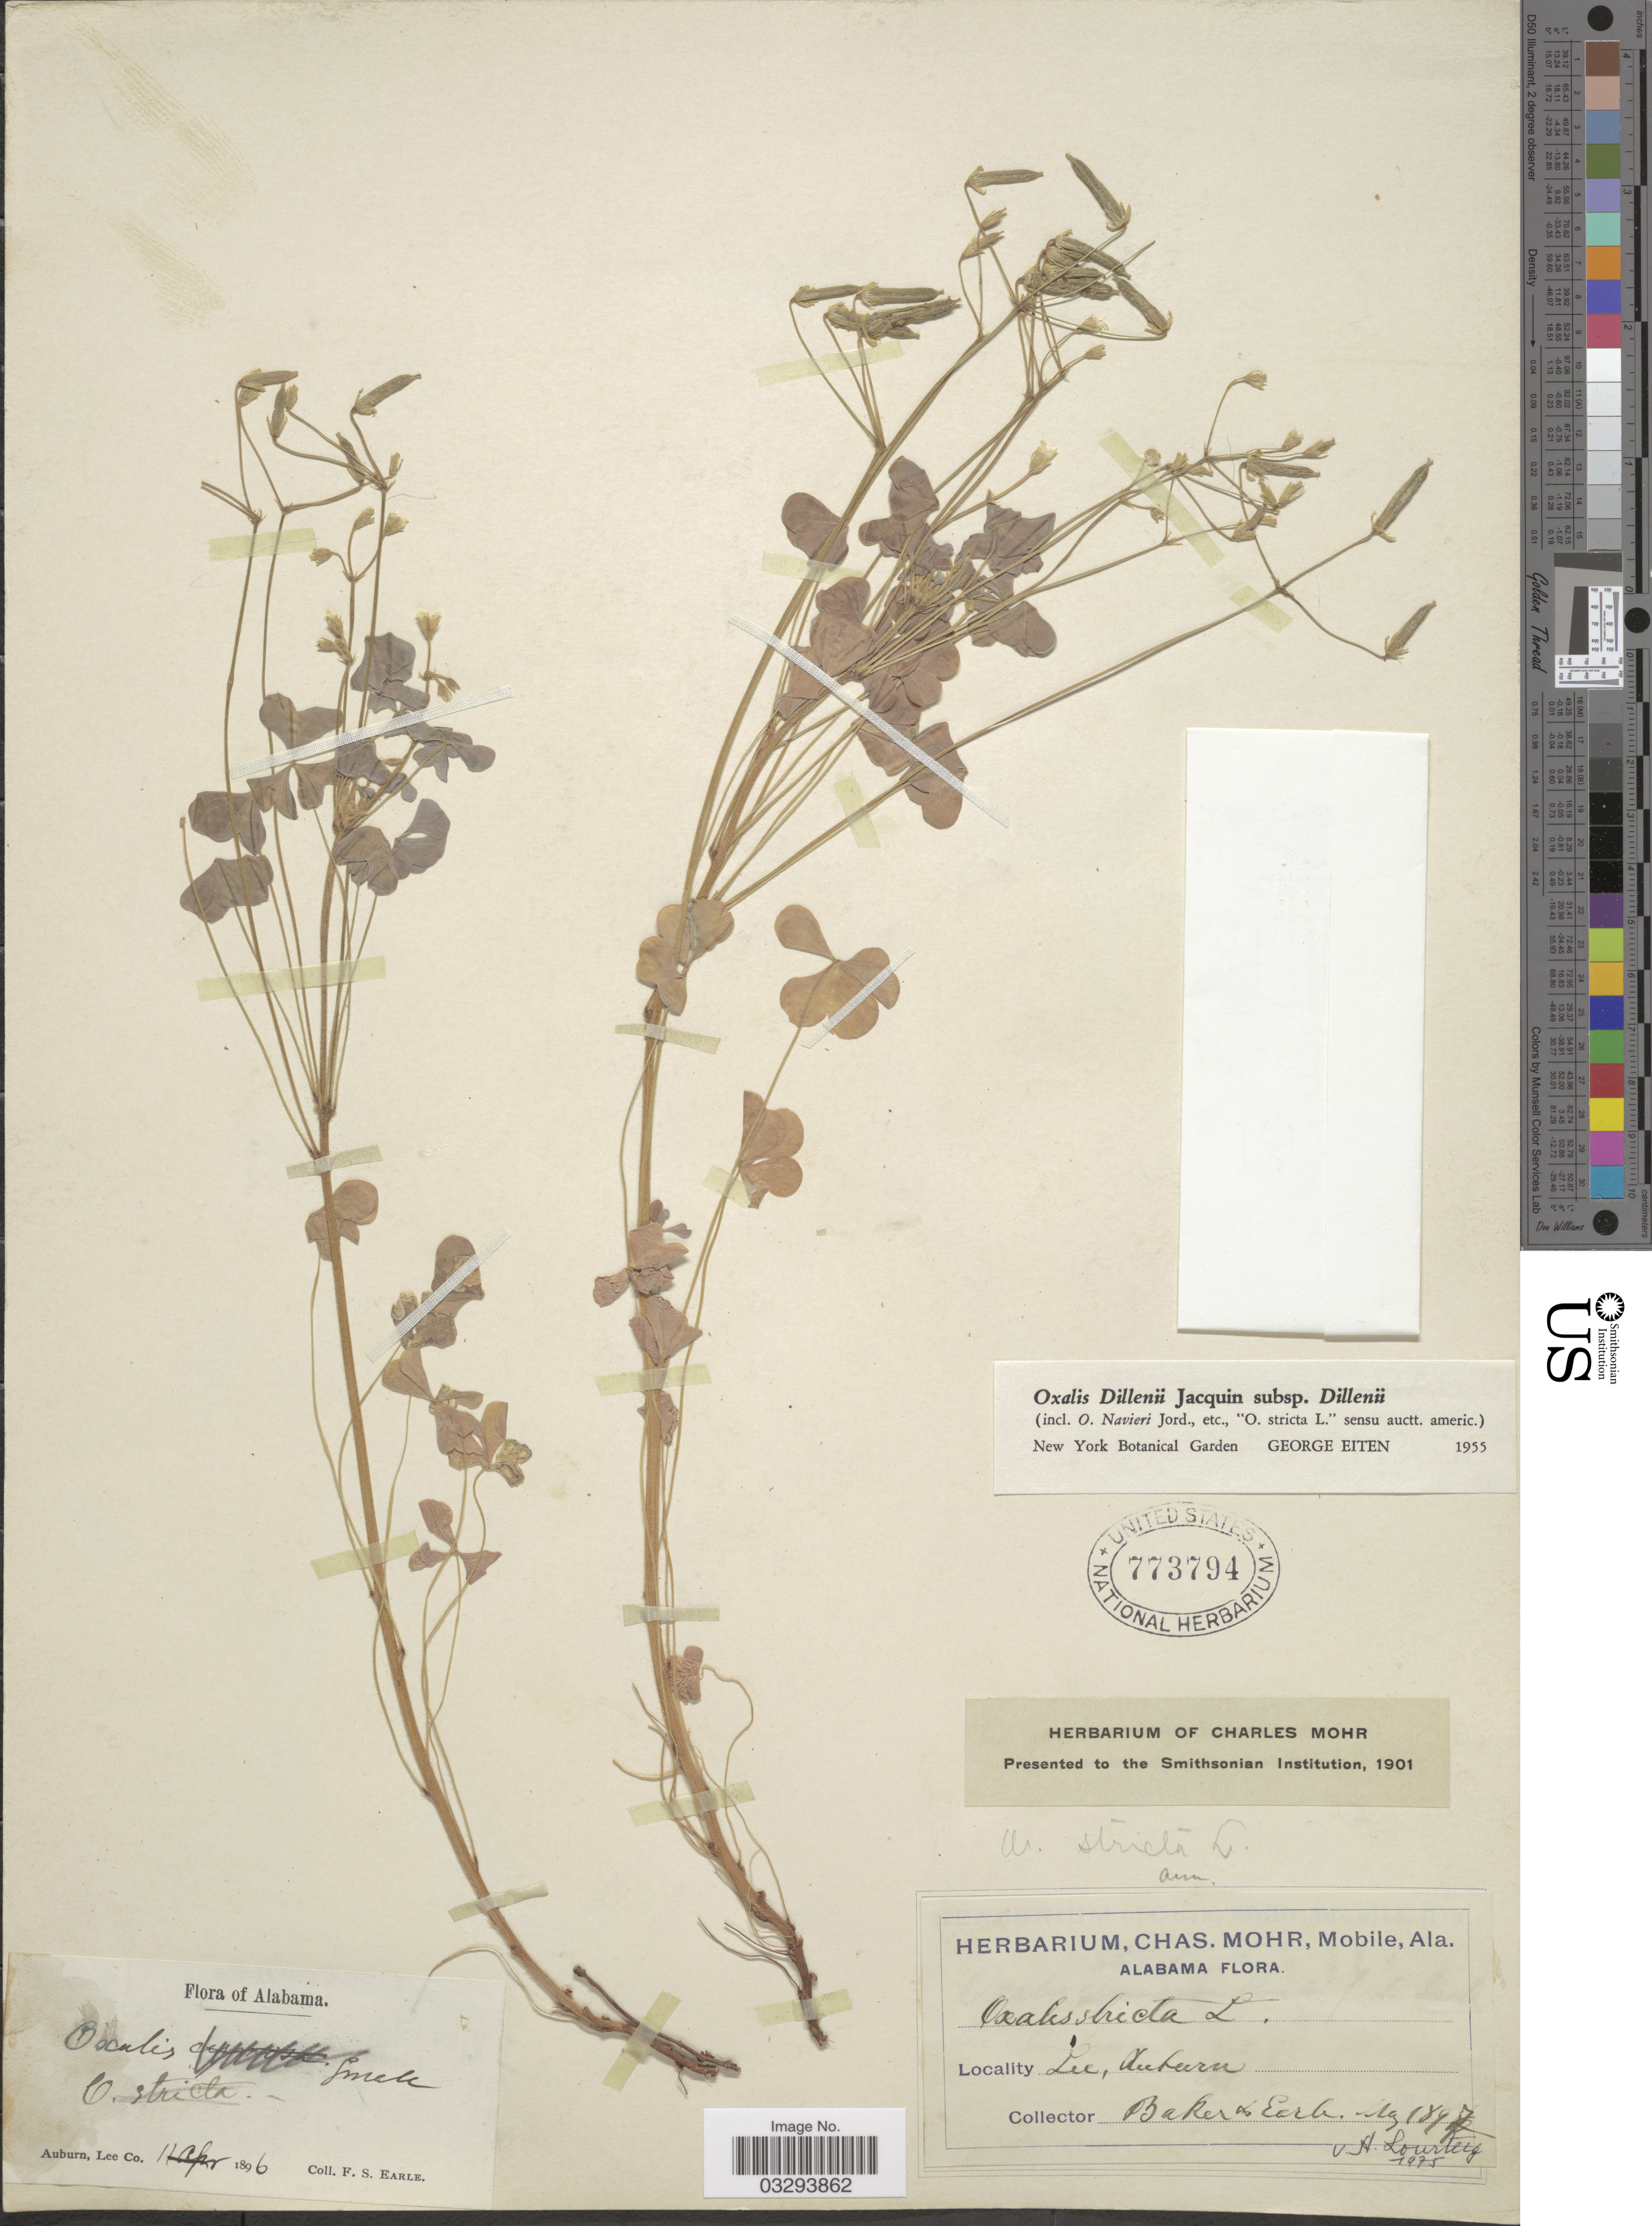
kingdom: Plantae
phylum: Tracheophyta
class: Magnoliopsida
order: Oxalidales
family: Oxalidaceae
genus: Oxalis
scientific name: Oxalis stricta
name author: L.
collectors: -- Baker & F. S. Earle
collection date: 1897-08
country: United States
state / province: Alabama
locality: Auburn, Lee Co.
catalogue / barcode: US 773794